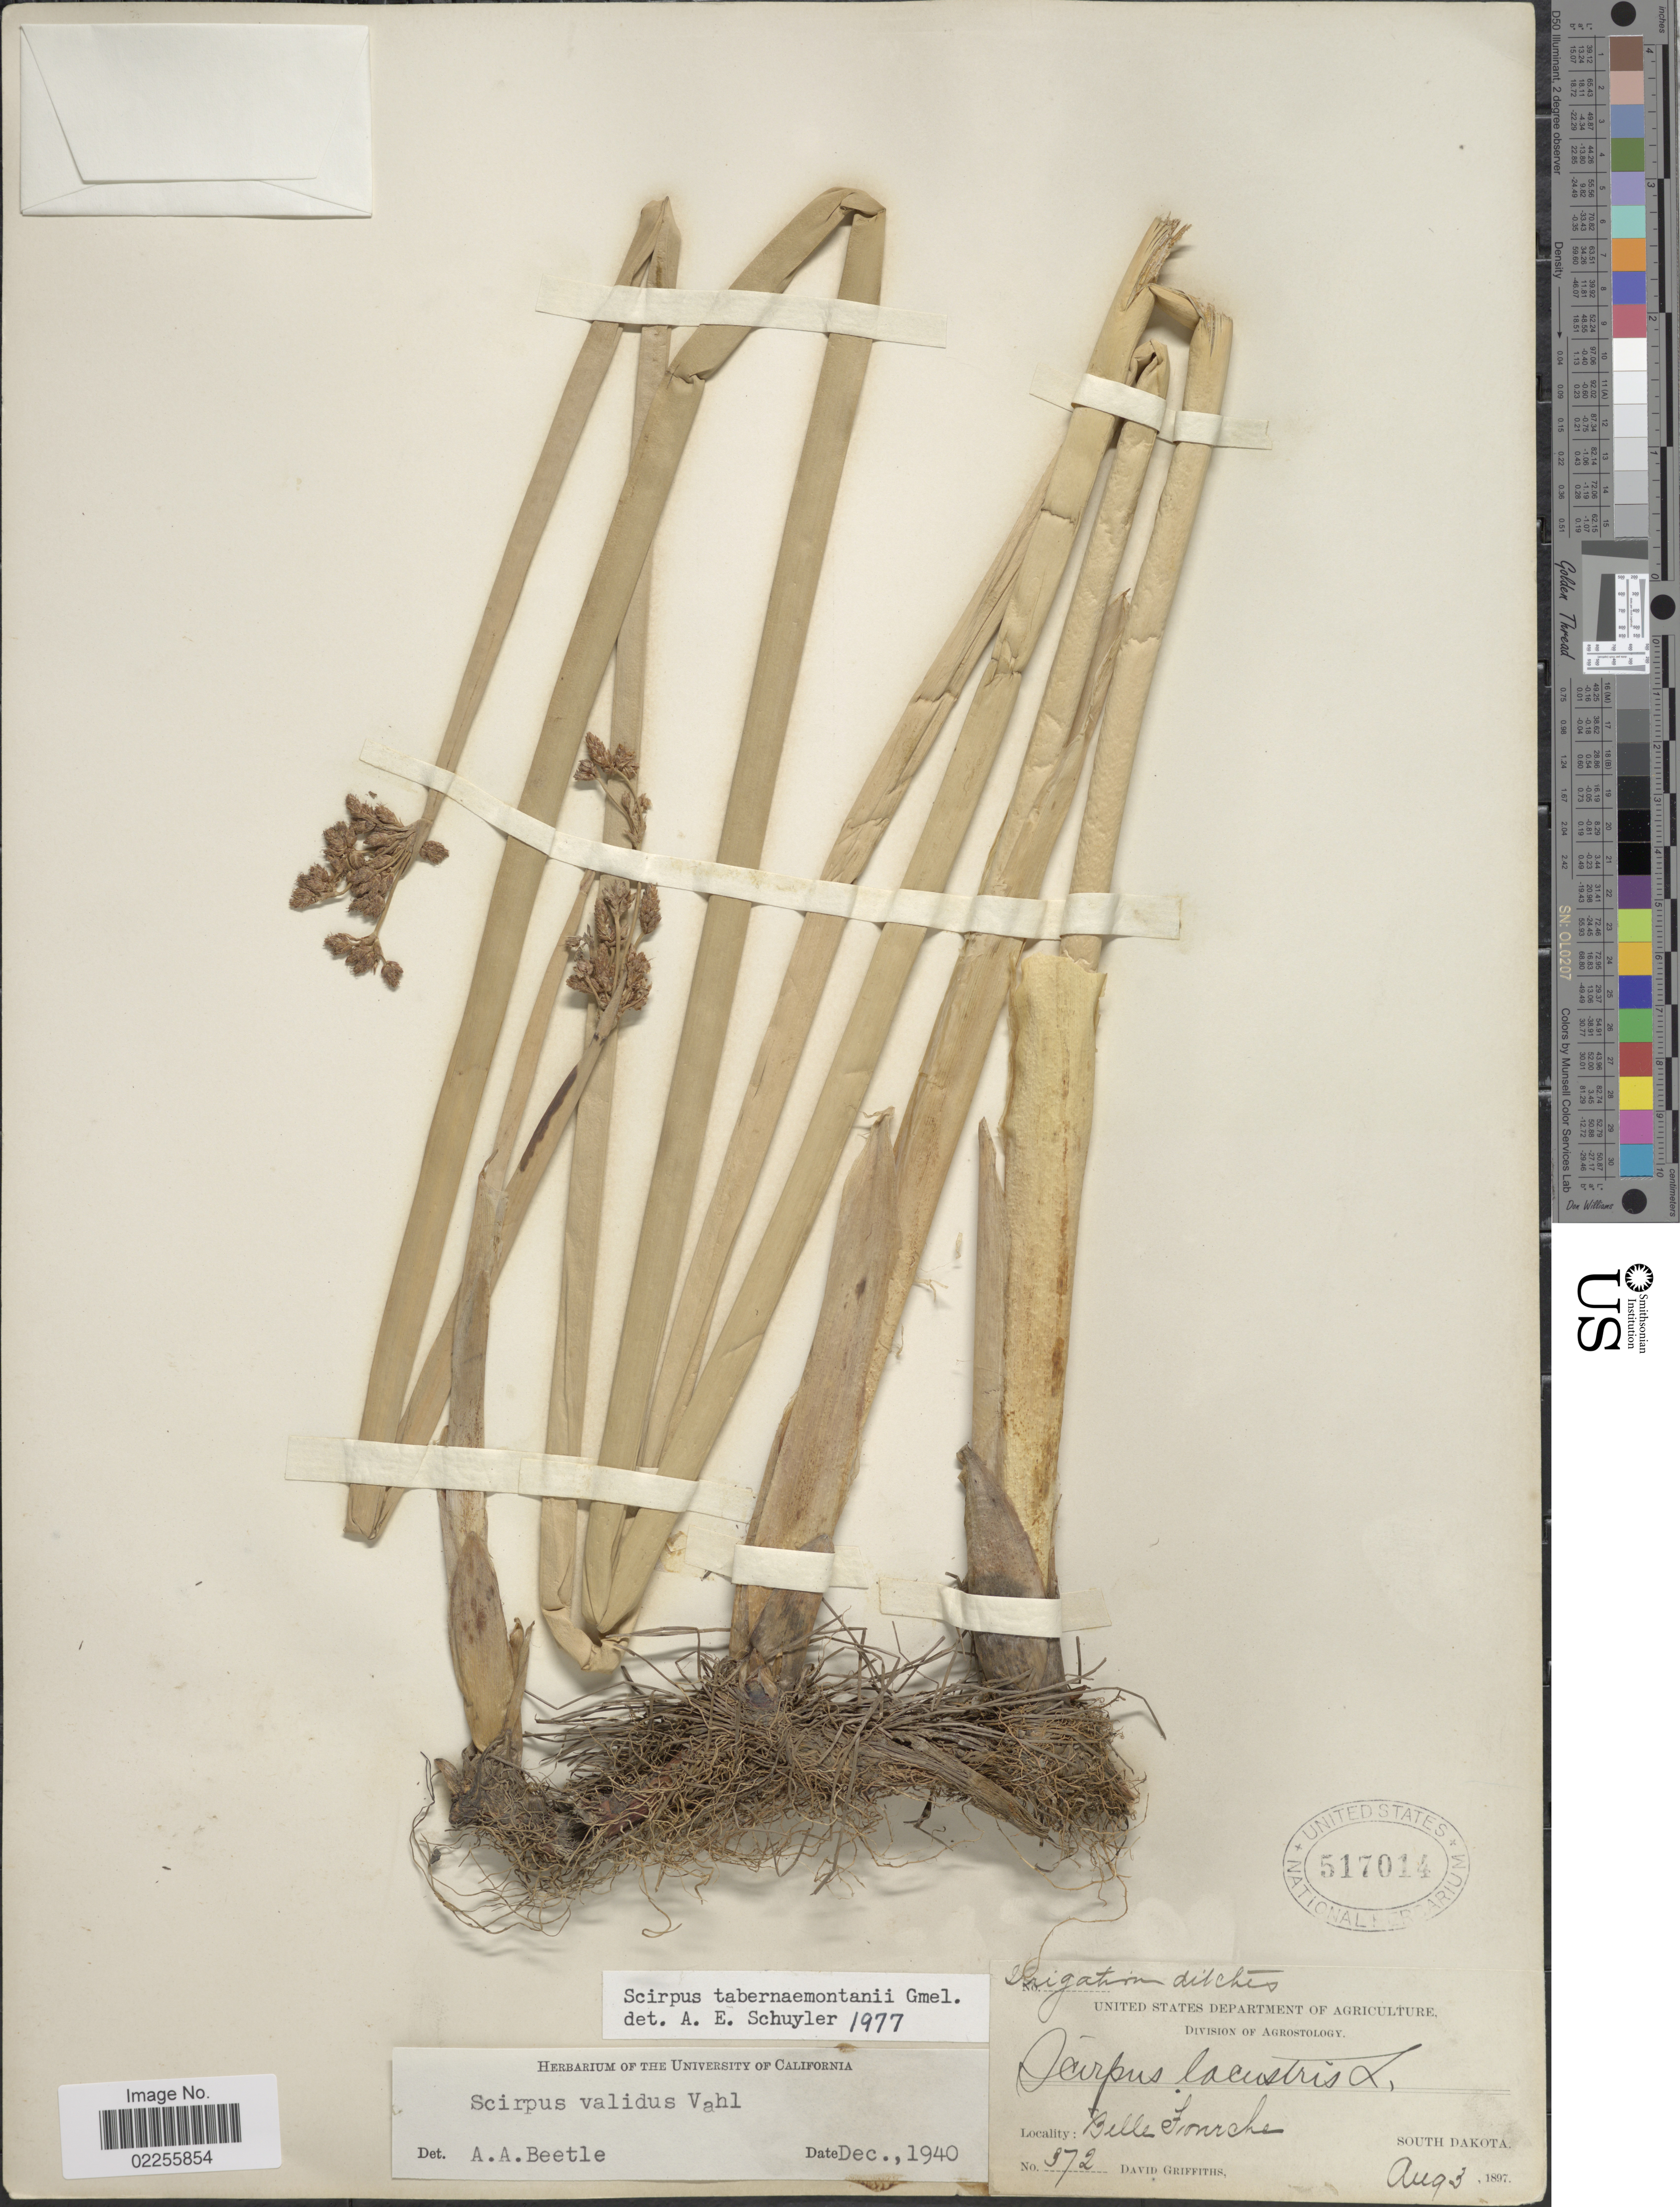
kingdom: Plantae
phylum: Tracheophyta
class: Liliopsida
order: Poales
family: Cyperaceae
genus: Schoenoplectus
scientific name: Schoenoplectus tabernaemontani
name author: (C.C. Gmel.) Palla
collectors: D. Griffiths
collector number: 372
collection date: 1897-08-03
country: United States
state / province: South Dakota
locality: Irrigation ditches, Belle Fourche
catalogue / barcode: US 517014